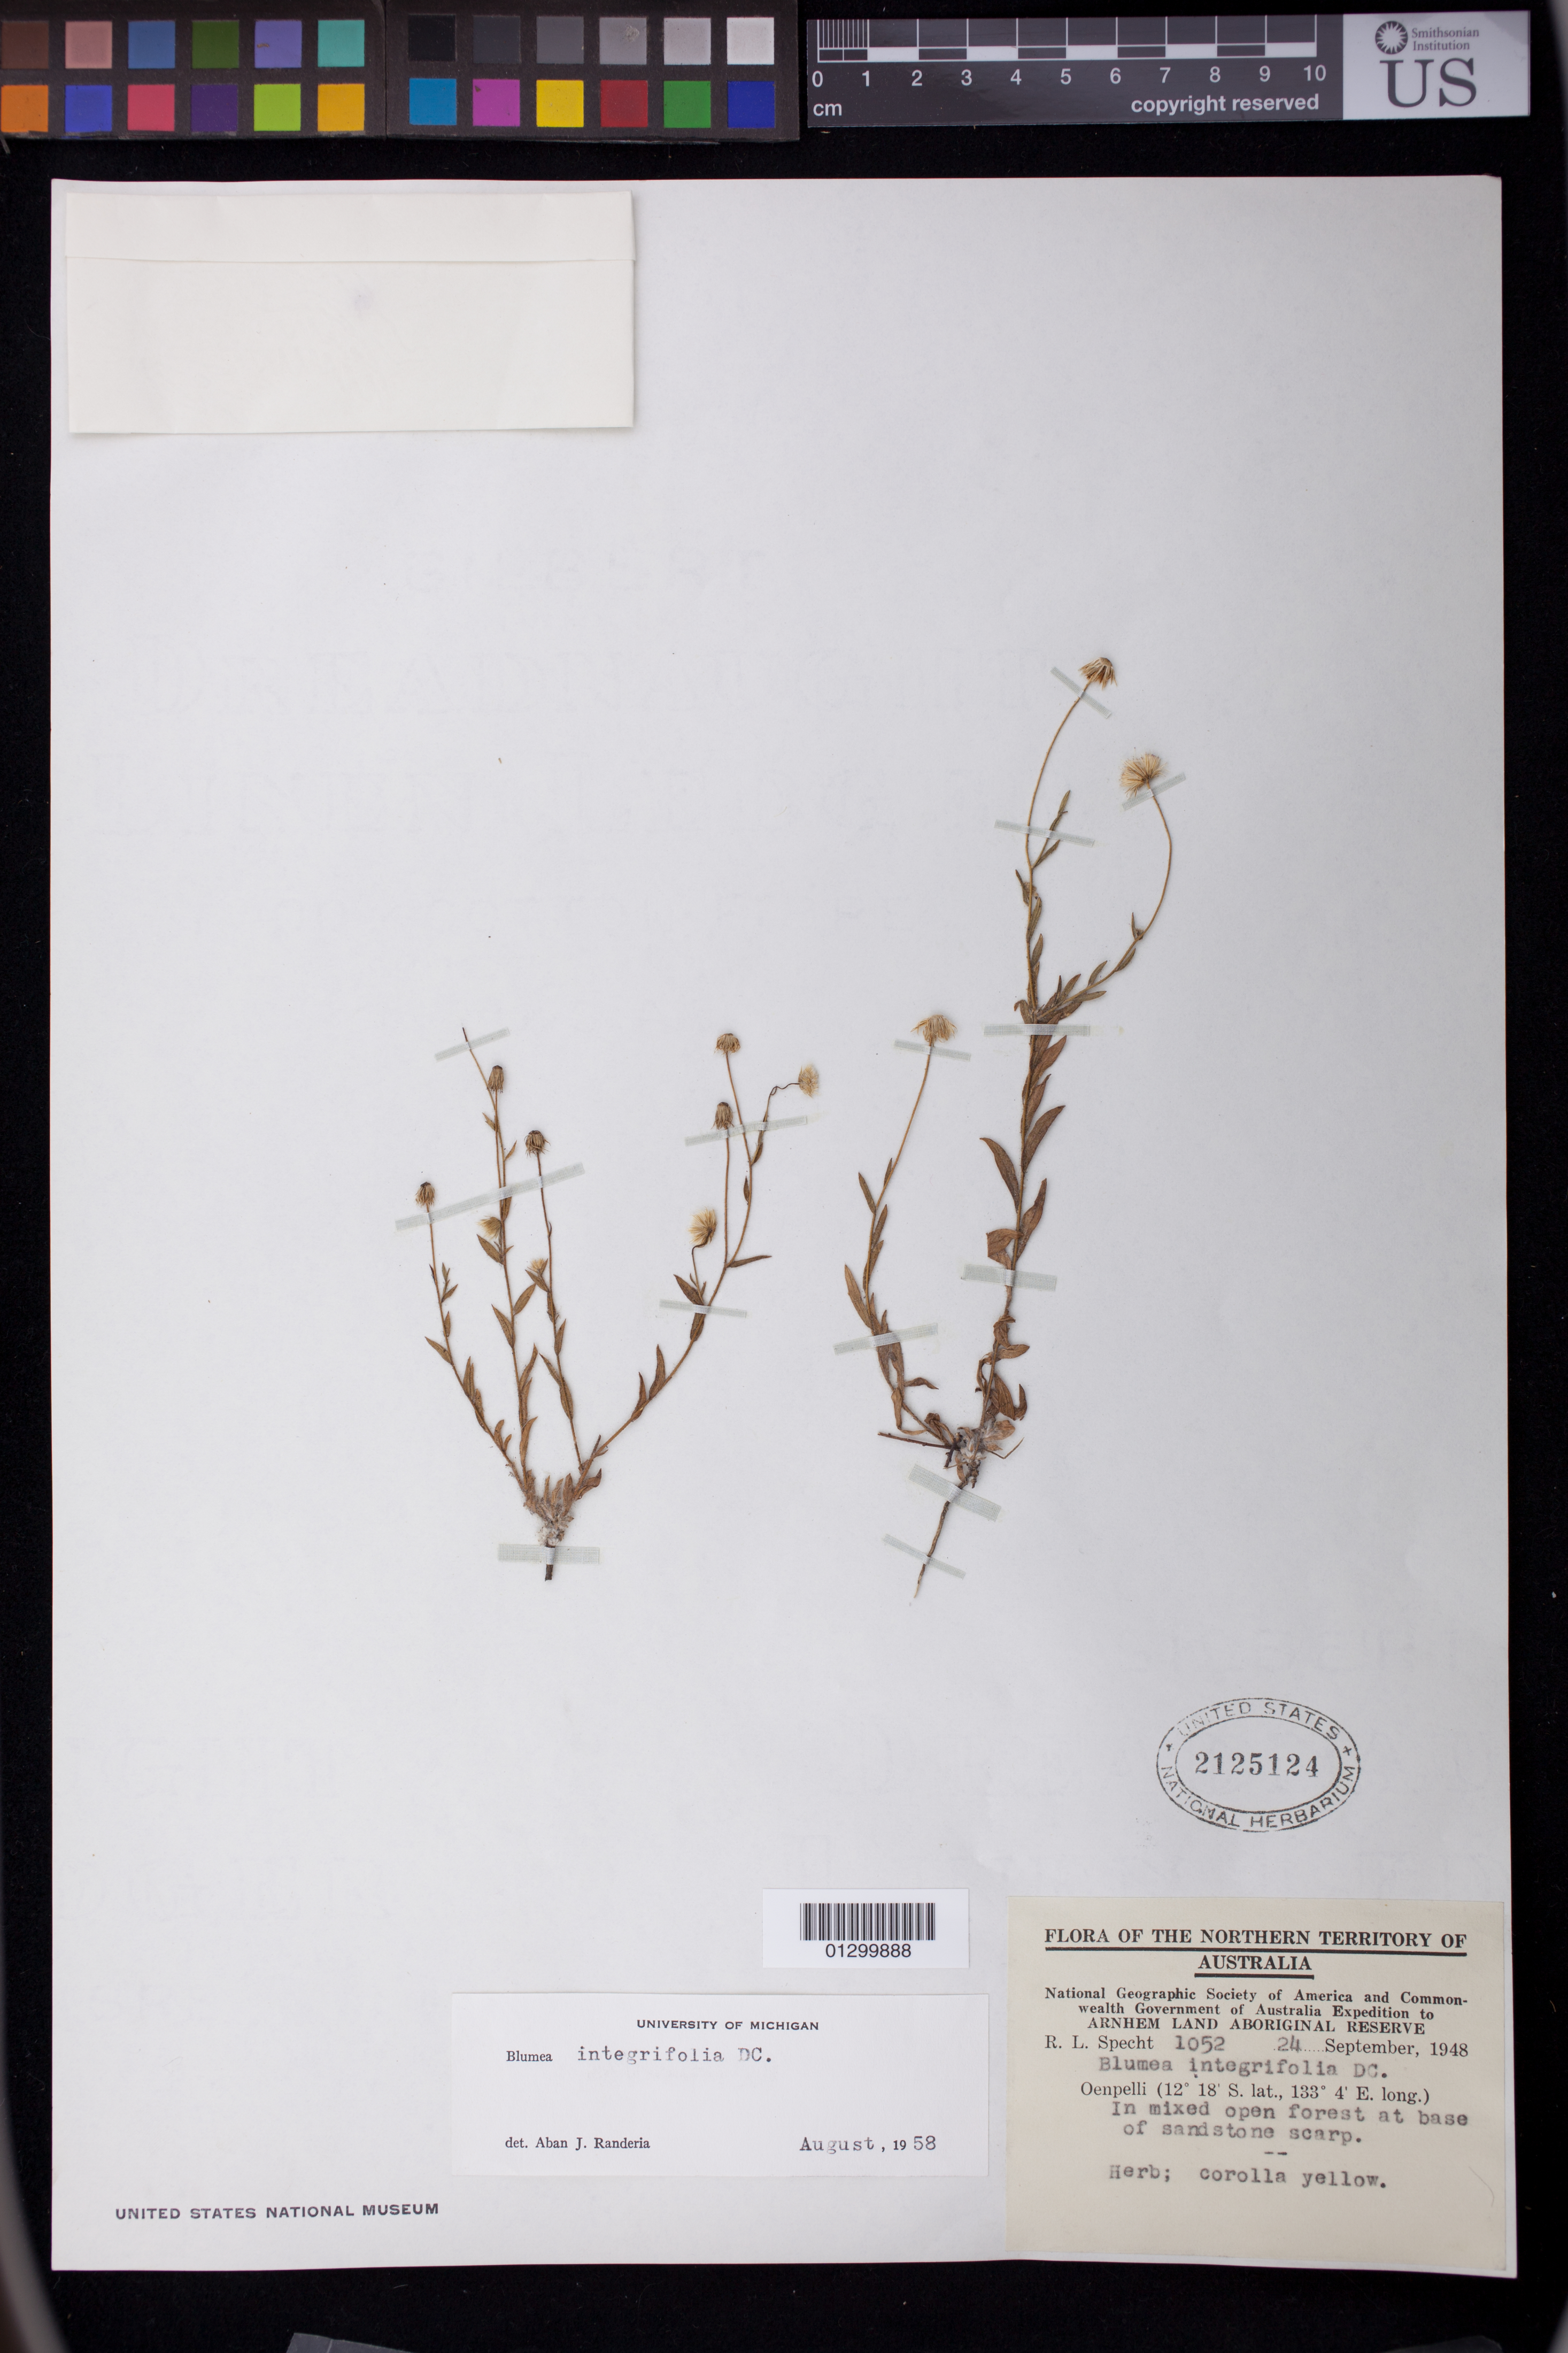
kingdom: Plantae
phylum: Tracheophyta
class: Magnoliopsida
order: Asterales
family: Asteraceae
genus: Blumea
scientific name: Blumea integrifolia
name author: DC.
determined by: Randeria, Aban J.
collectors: R. L. Specht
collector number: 1052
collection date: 1948-09-24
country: Australia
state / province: Northern Territory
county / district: West Arnhem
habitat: In mixed open forest at base of sandstone scarp.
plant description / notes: Herb; corolla yellow.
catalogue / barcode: US 2125124